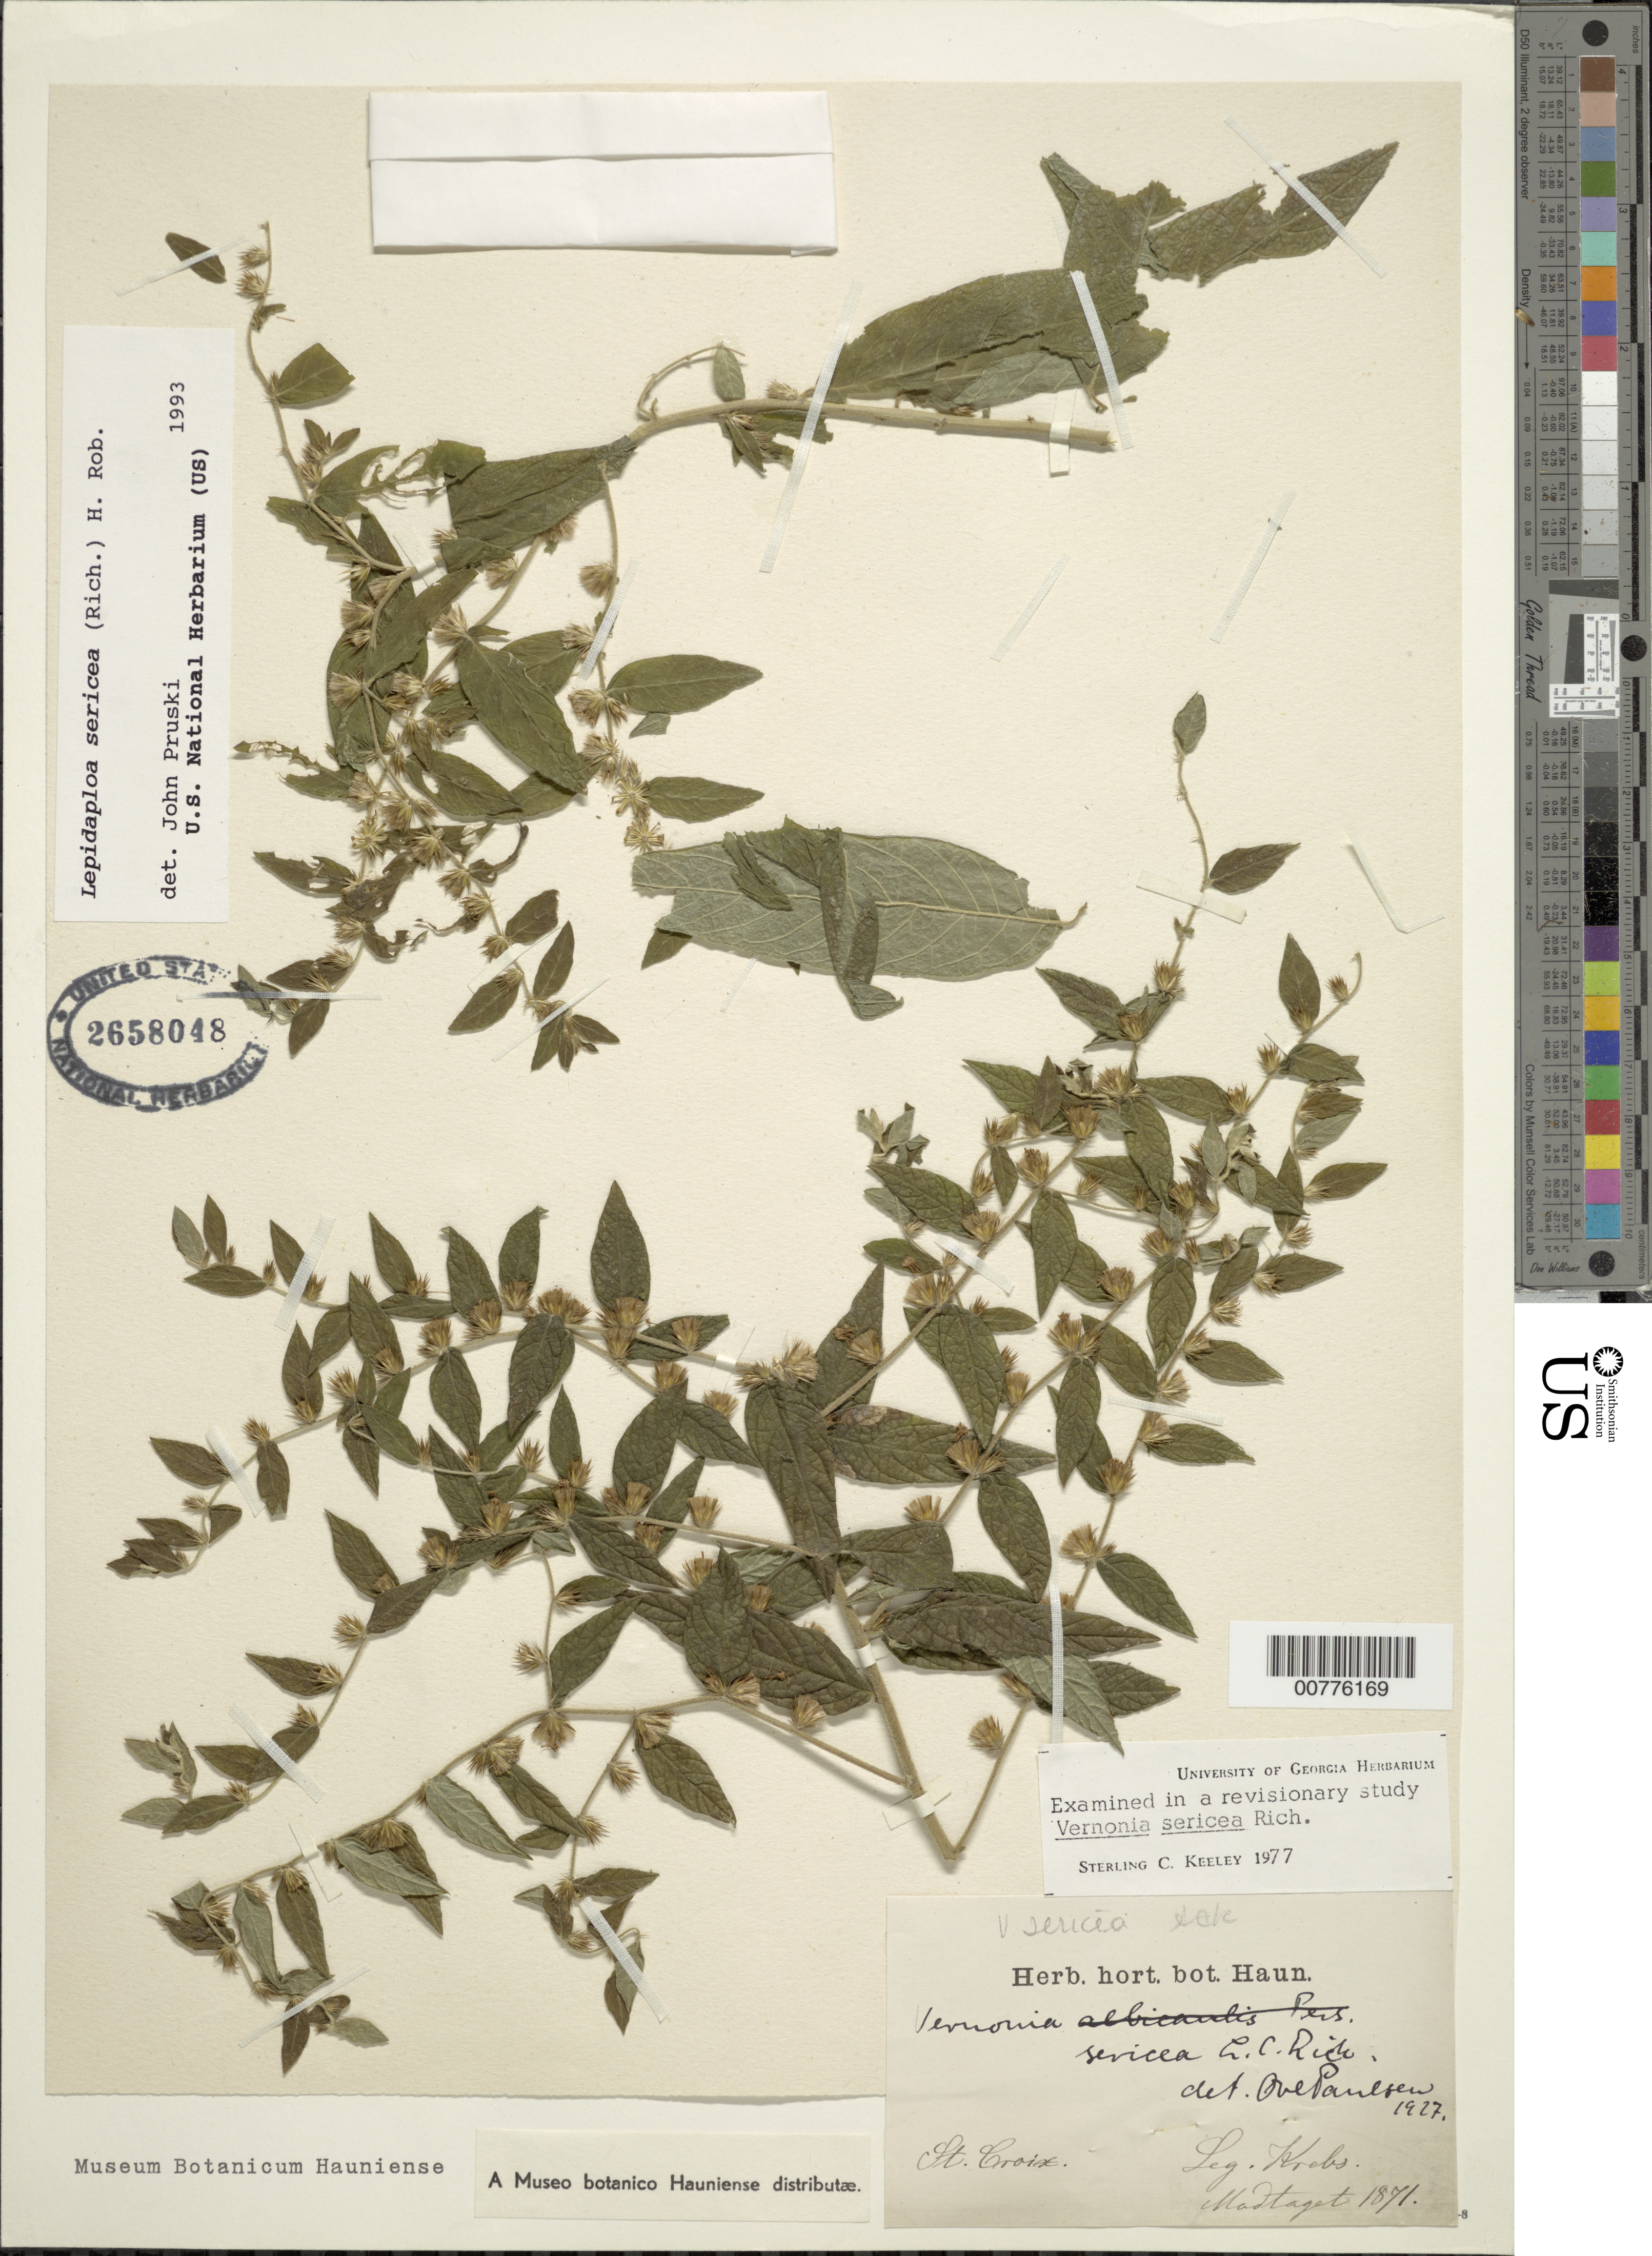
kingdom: Plantae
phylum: Tracheophyta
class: Magnoliopsida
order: Asterales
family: Asteraceae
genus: Lepidaploa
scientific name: Lepidaploa sericea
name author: (Rich.) H. Rob.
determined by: Pruski, J. F.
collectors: -. Krebs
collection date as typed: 1871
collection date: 1871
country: U.S. Virgin Islands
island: St. Croix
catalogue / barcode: US 2658048